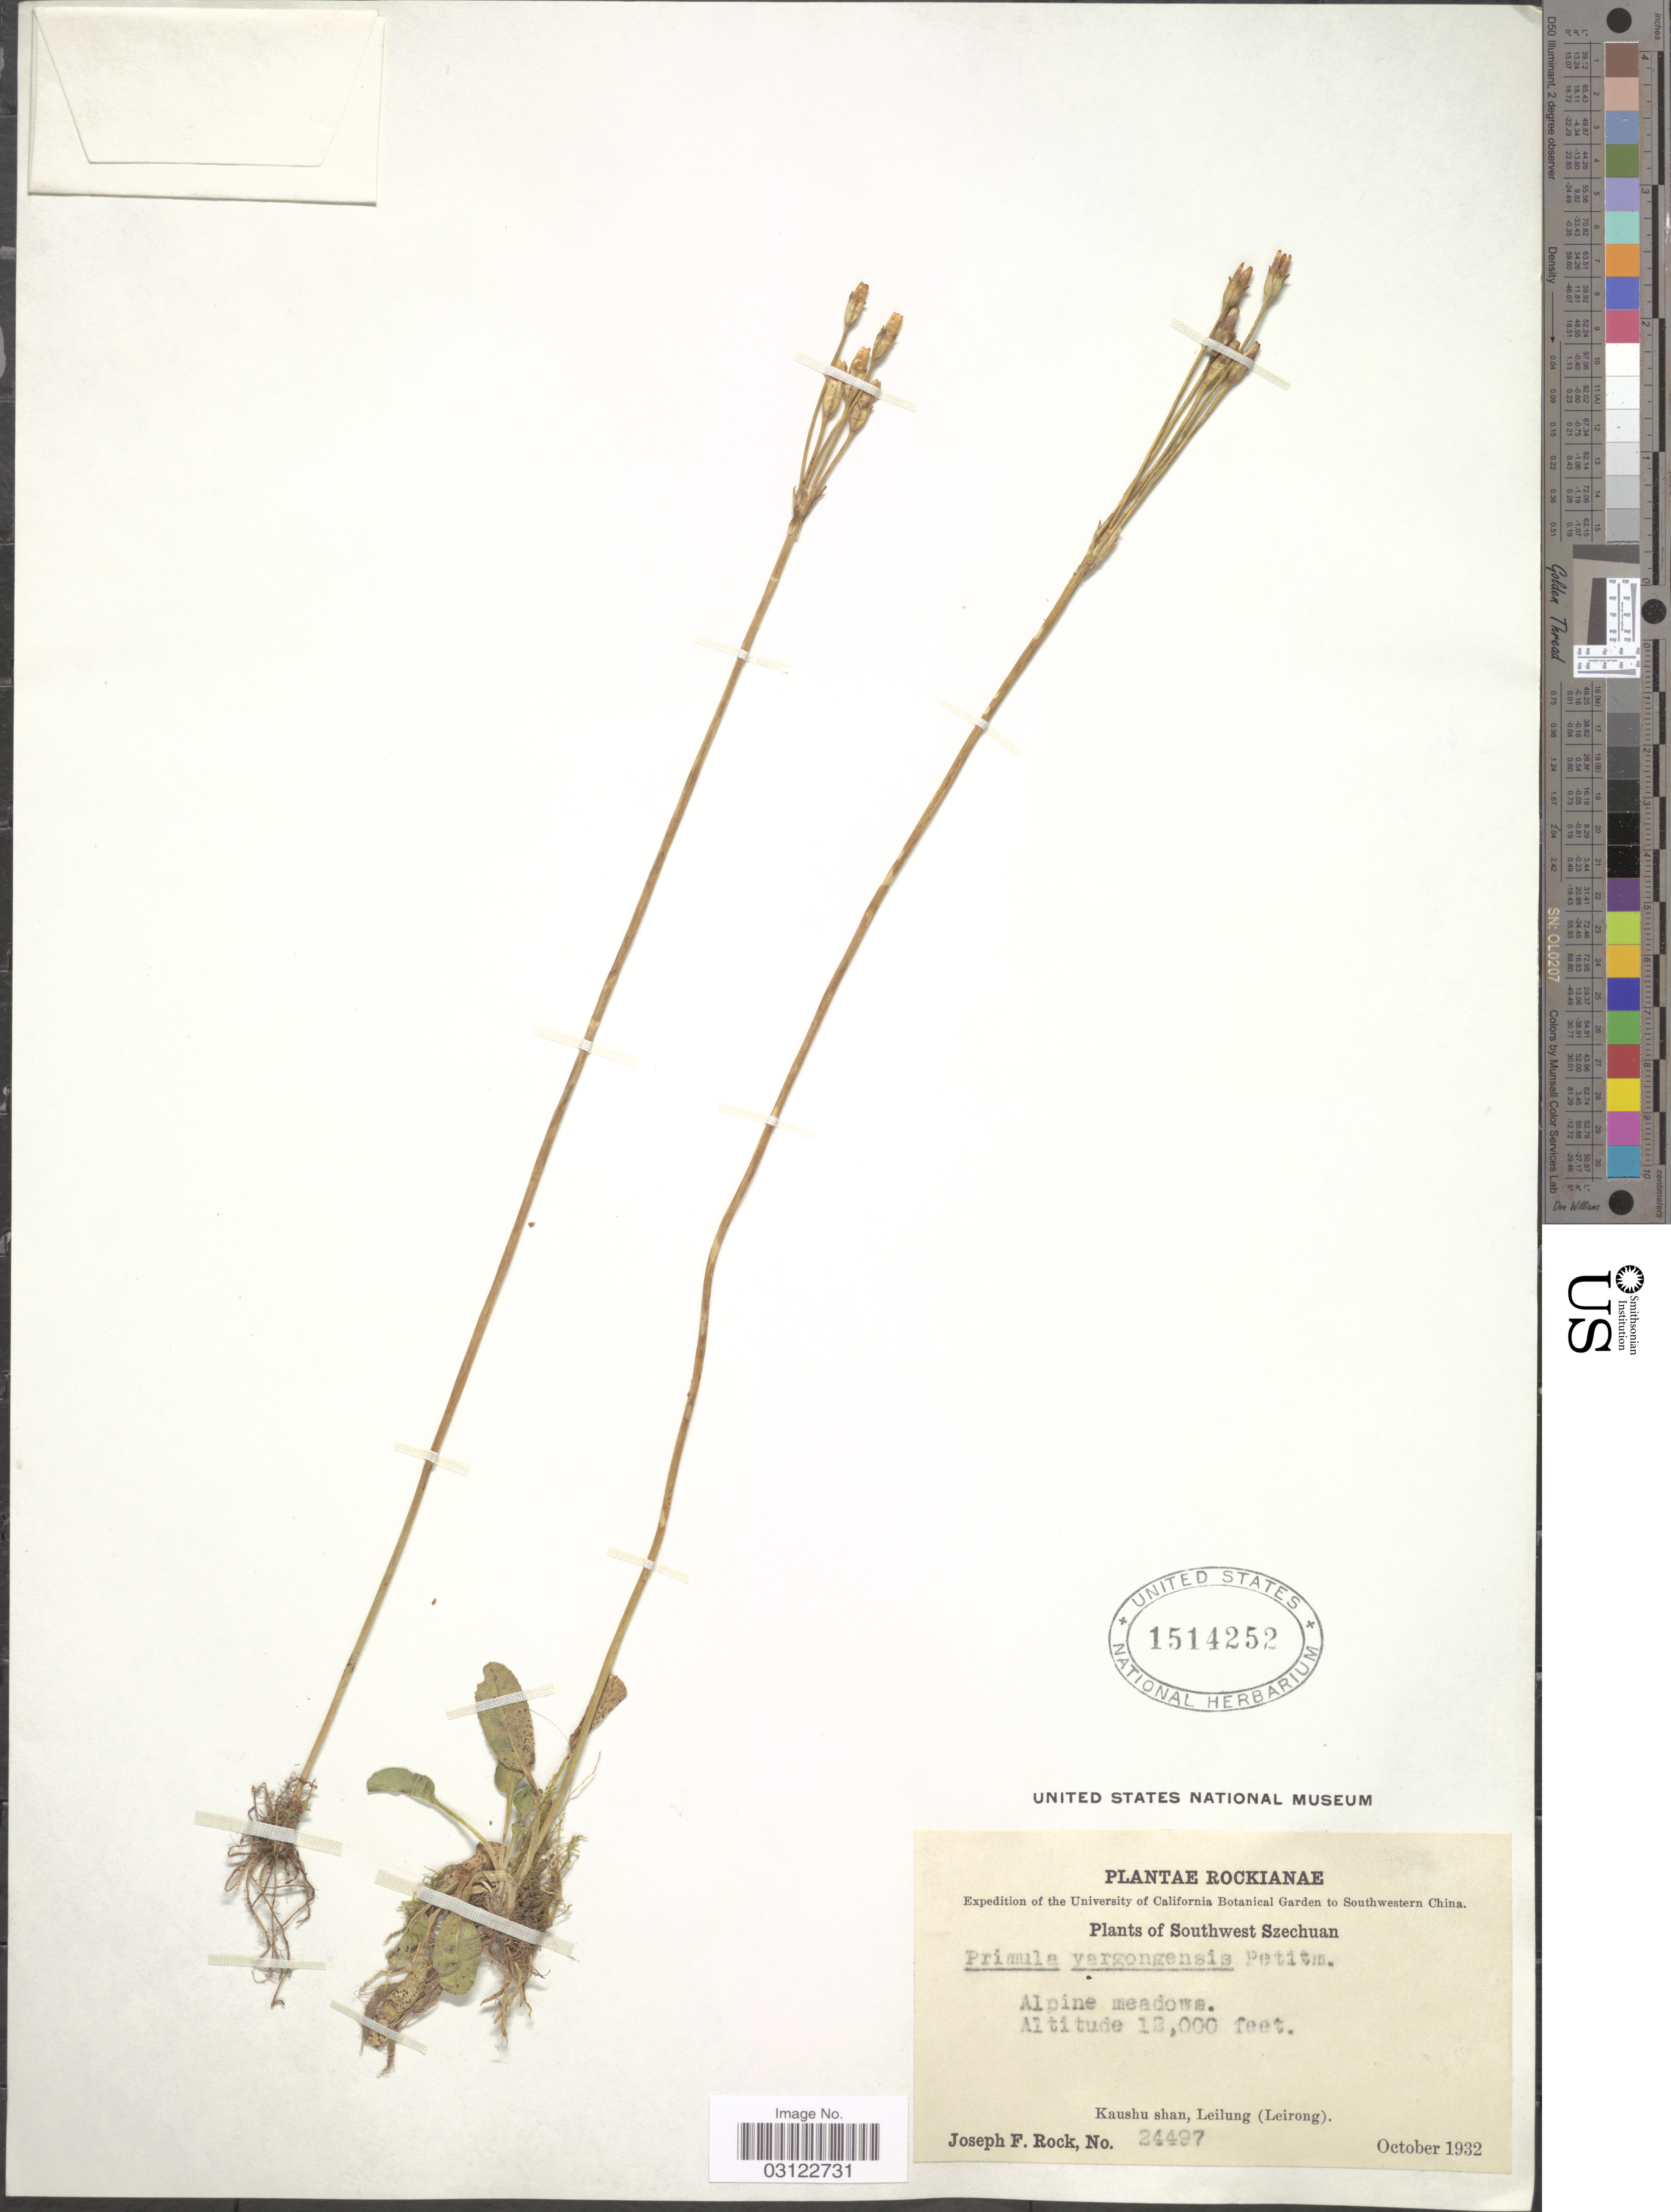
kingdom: Plantae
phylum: Tracheophyta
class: Magnoliopsida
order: Ericales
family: Primulaceae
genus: Primula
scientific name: Primula yargongensis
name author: Petitm.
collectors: J. F. Rock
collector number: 24497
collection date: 1932-10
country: China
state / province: Sichuan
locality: Southwestern China. Southwest Szechuan. Alpine meadows. Kaushu shan, Leilung (Leirong).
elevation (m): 3658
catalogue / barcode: US 1514252